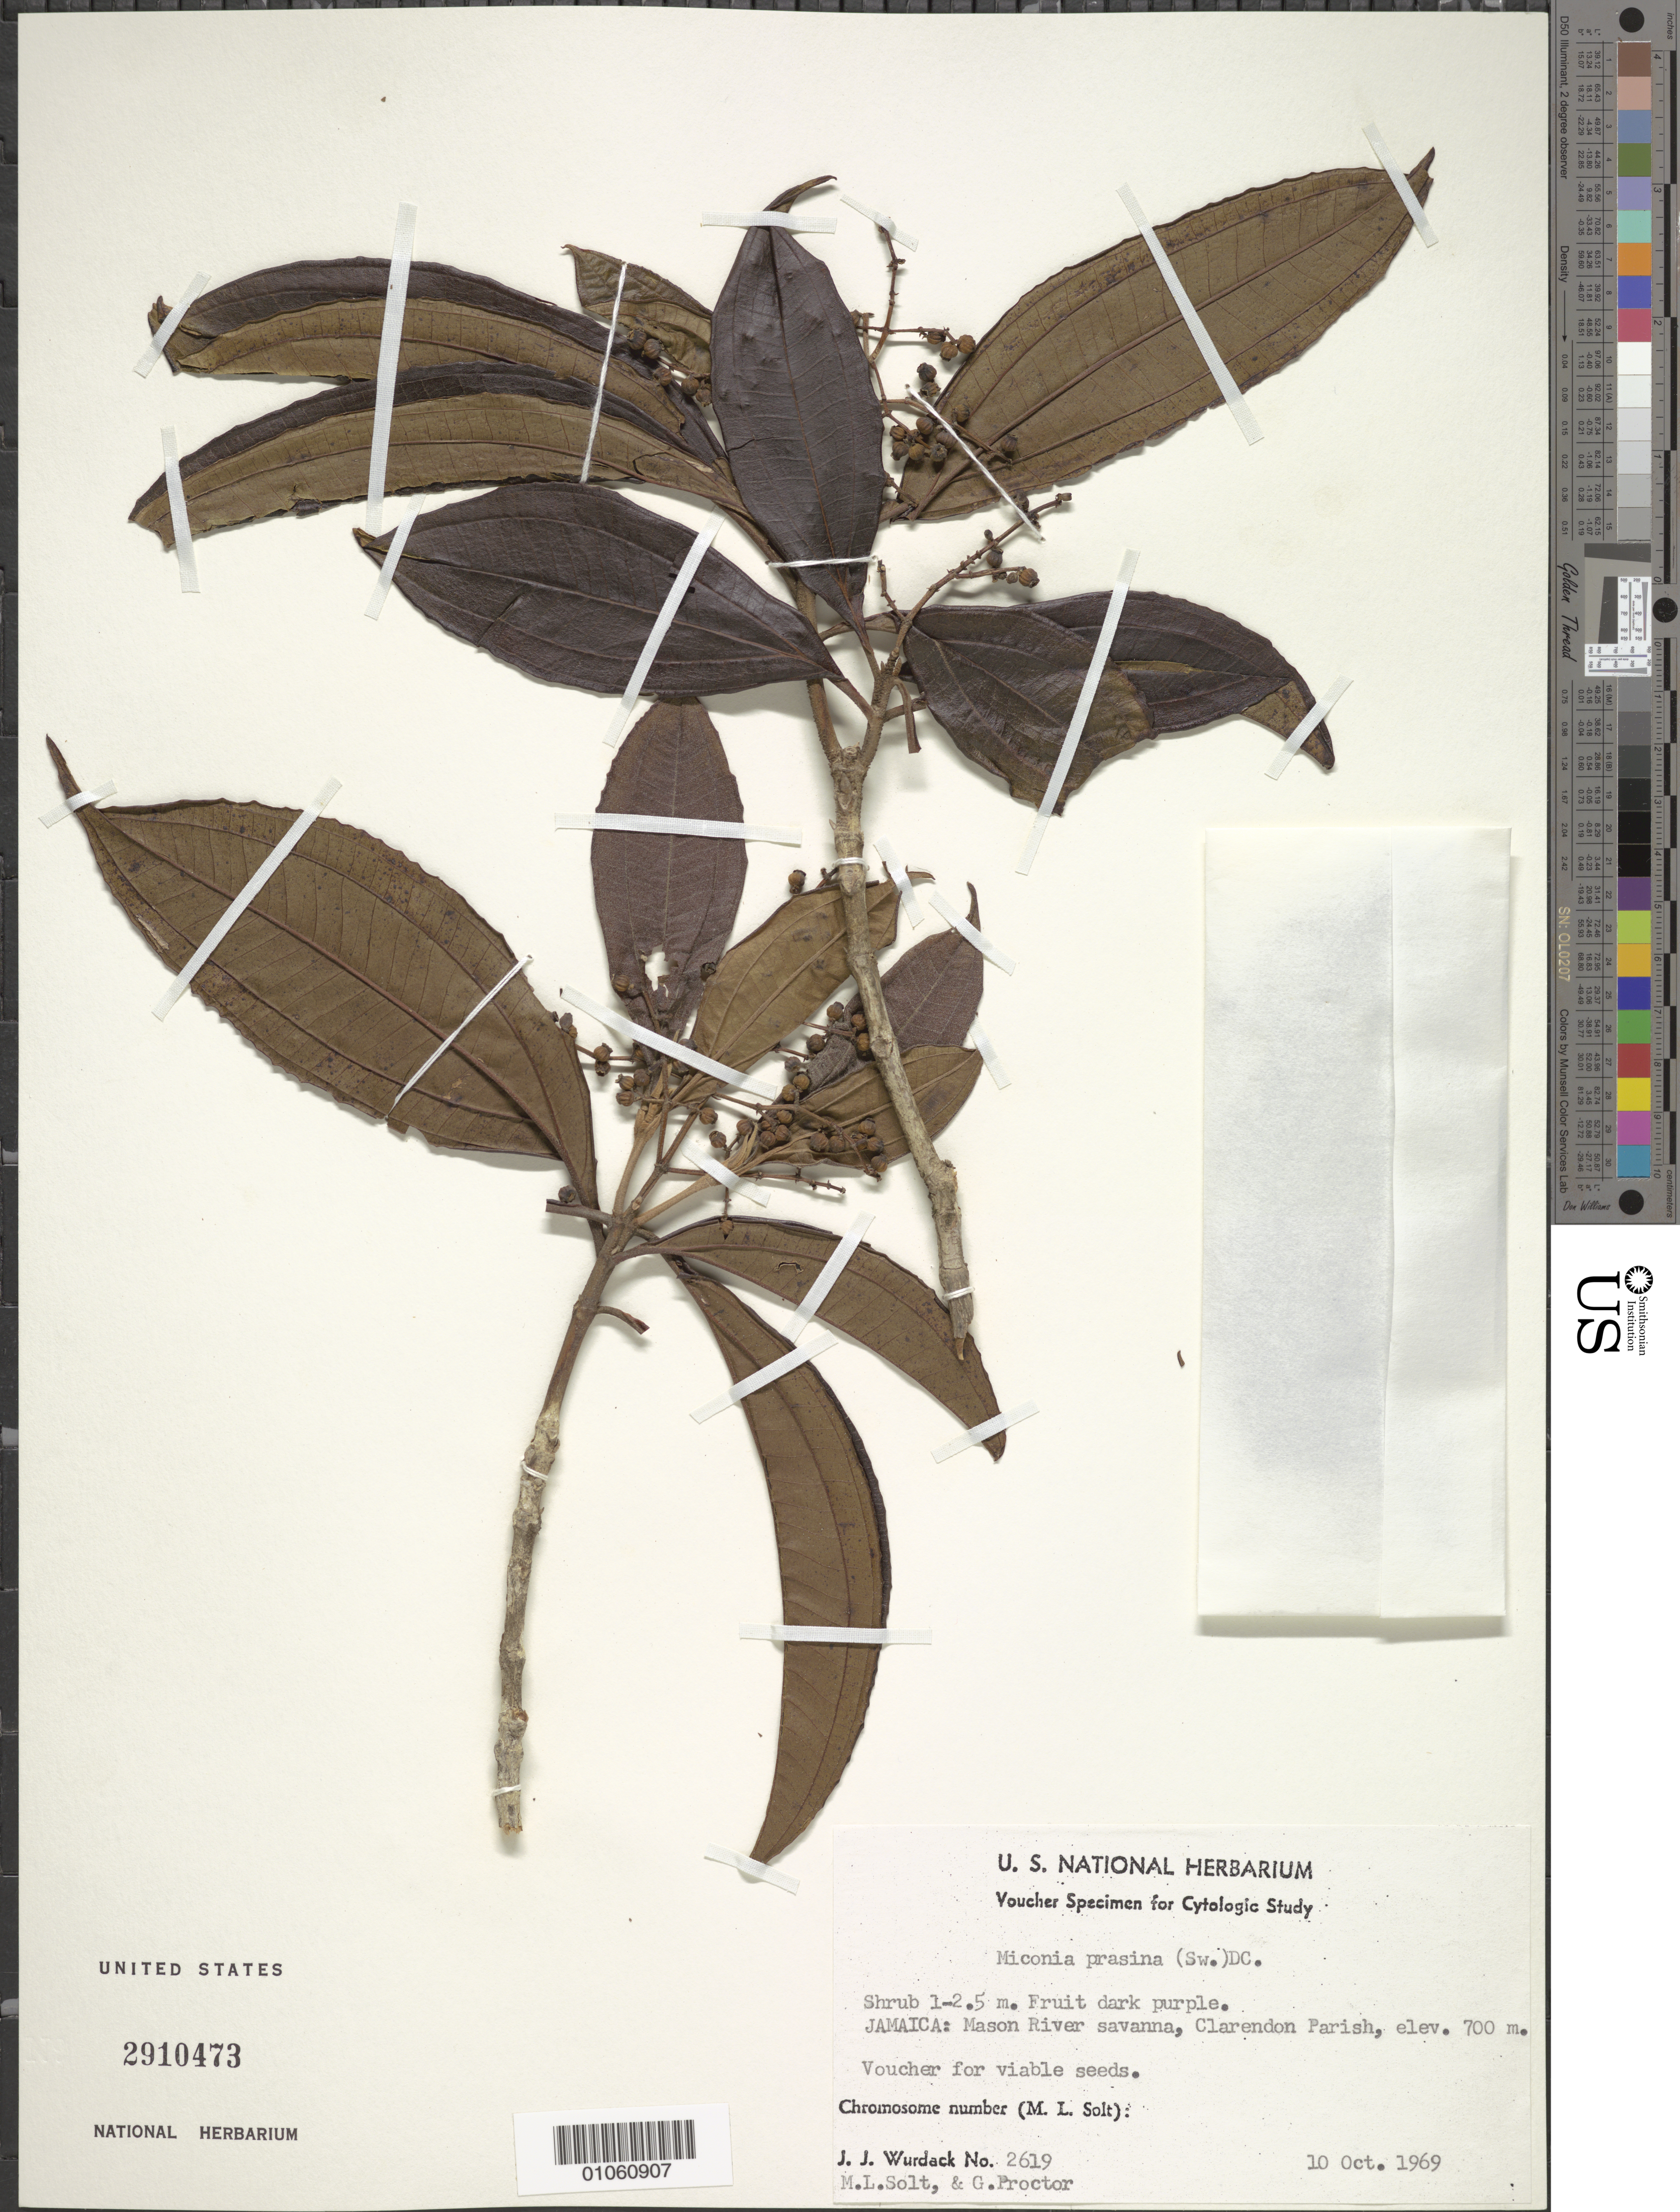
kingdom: Plantae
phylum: Tracheophyta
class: Magnoliopsida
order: Myrtales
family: Melastomataceae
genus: Miconia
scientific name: Miconia prasina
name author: (Sw.) DC.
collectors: J. J. Wurdack, M. Solt & G. R. Proctor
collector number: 2619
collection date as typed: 10 Oct 1969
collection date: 1969-10-10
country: Jamaica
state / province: Clarendon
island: Jamaica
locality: Mason River Savanna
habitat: Savanna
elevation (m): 700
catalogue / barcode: US 2910473